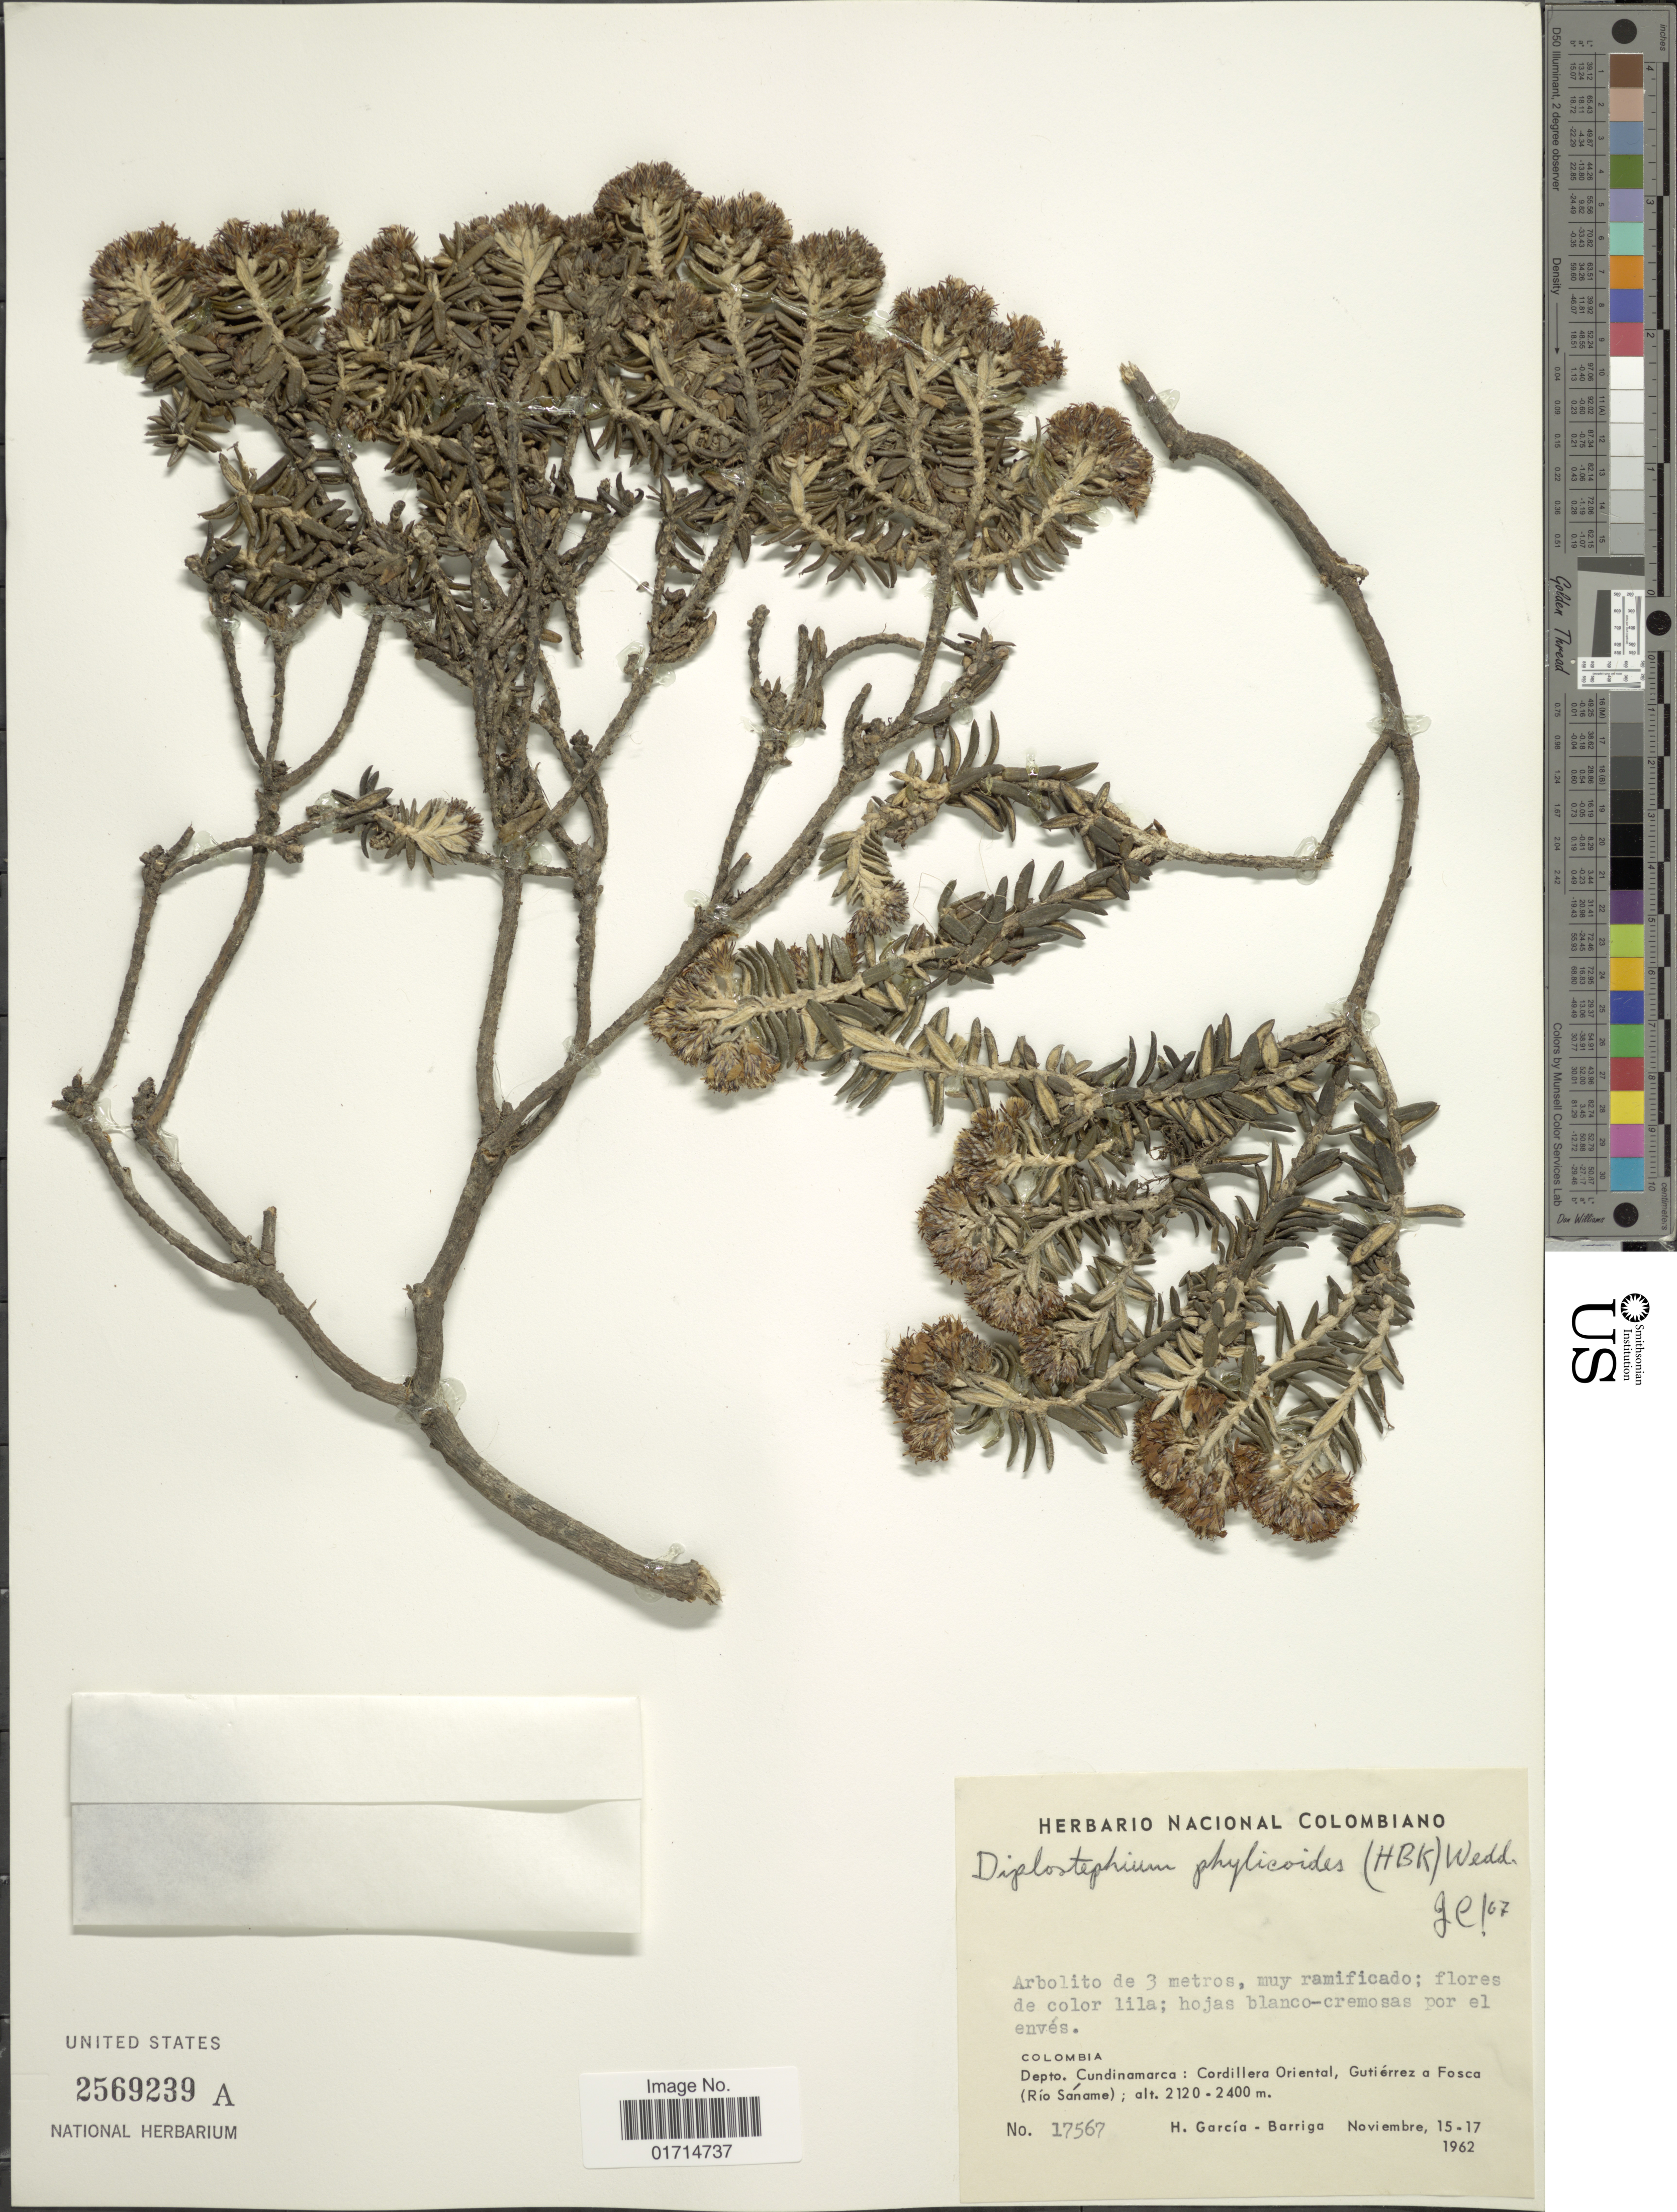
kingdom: Plantae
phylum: Tracheophyta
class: Magnoliopsida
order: Asterales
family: Asteraceae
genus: Diplostephium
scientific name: Diplostephium phylicoides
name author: (Kunth) Wedd.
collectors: H. García Barriga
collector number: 17567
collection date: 1962-11-15/1962-11-17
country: Colombia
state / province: Cundinamarca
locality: Cordillera Oriental, Gutierrez a Fosca (Rio Saname)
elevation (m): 2120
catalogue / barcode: US 2569239A